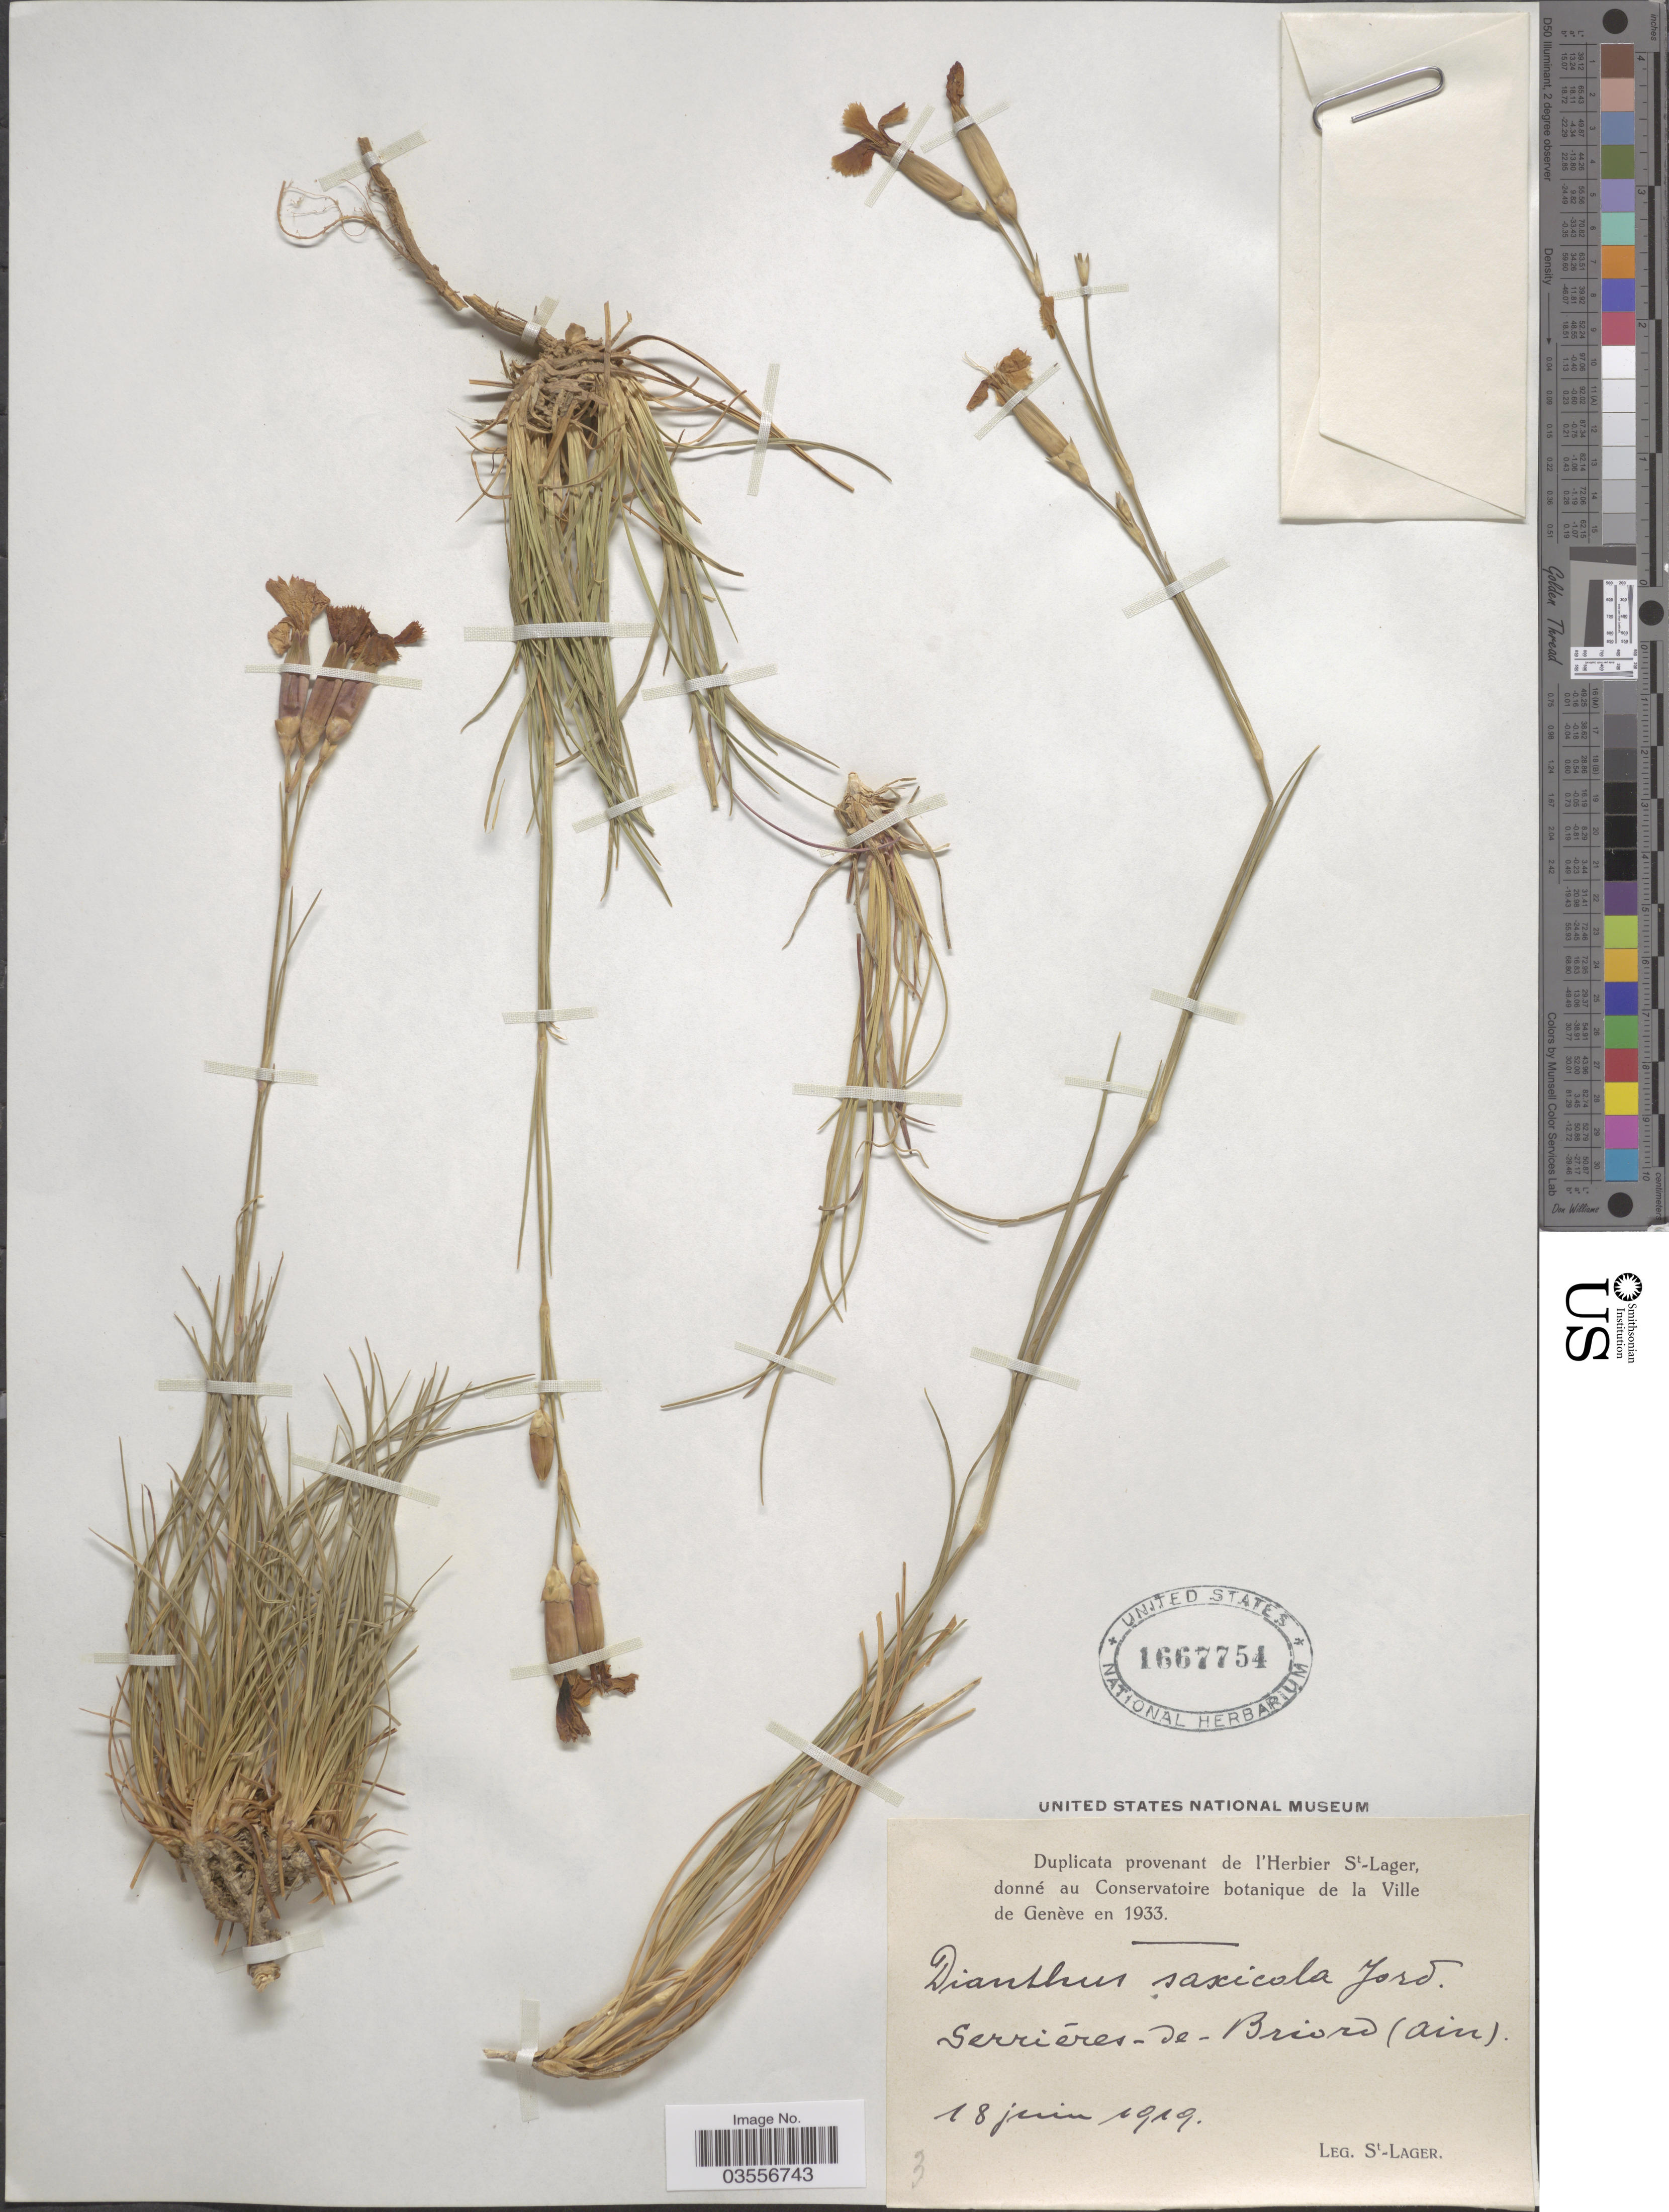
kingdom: Plantae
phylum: Tracheophyta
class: Magnoliopsida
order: Caryophyllales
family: Caryophyllaceae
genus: Dianthus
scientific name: Dianthus saxicola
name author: Jord.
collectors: -. St. Lager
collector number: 3?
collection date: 1919-06-18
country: France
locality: Serriéres-de-Briord (ain).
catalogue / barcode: US 1667754